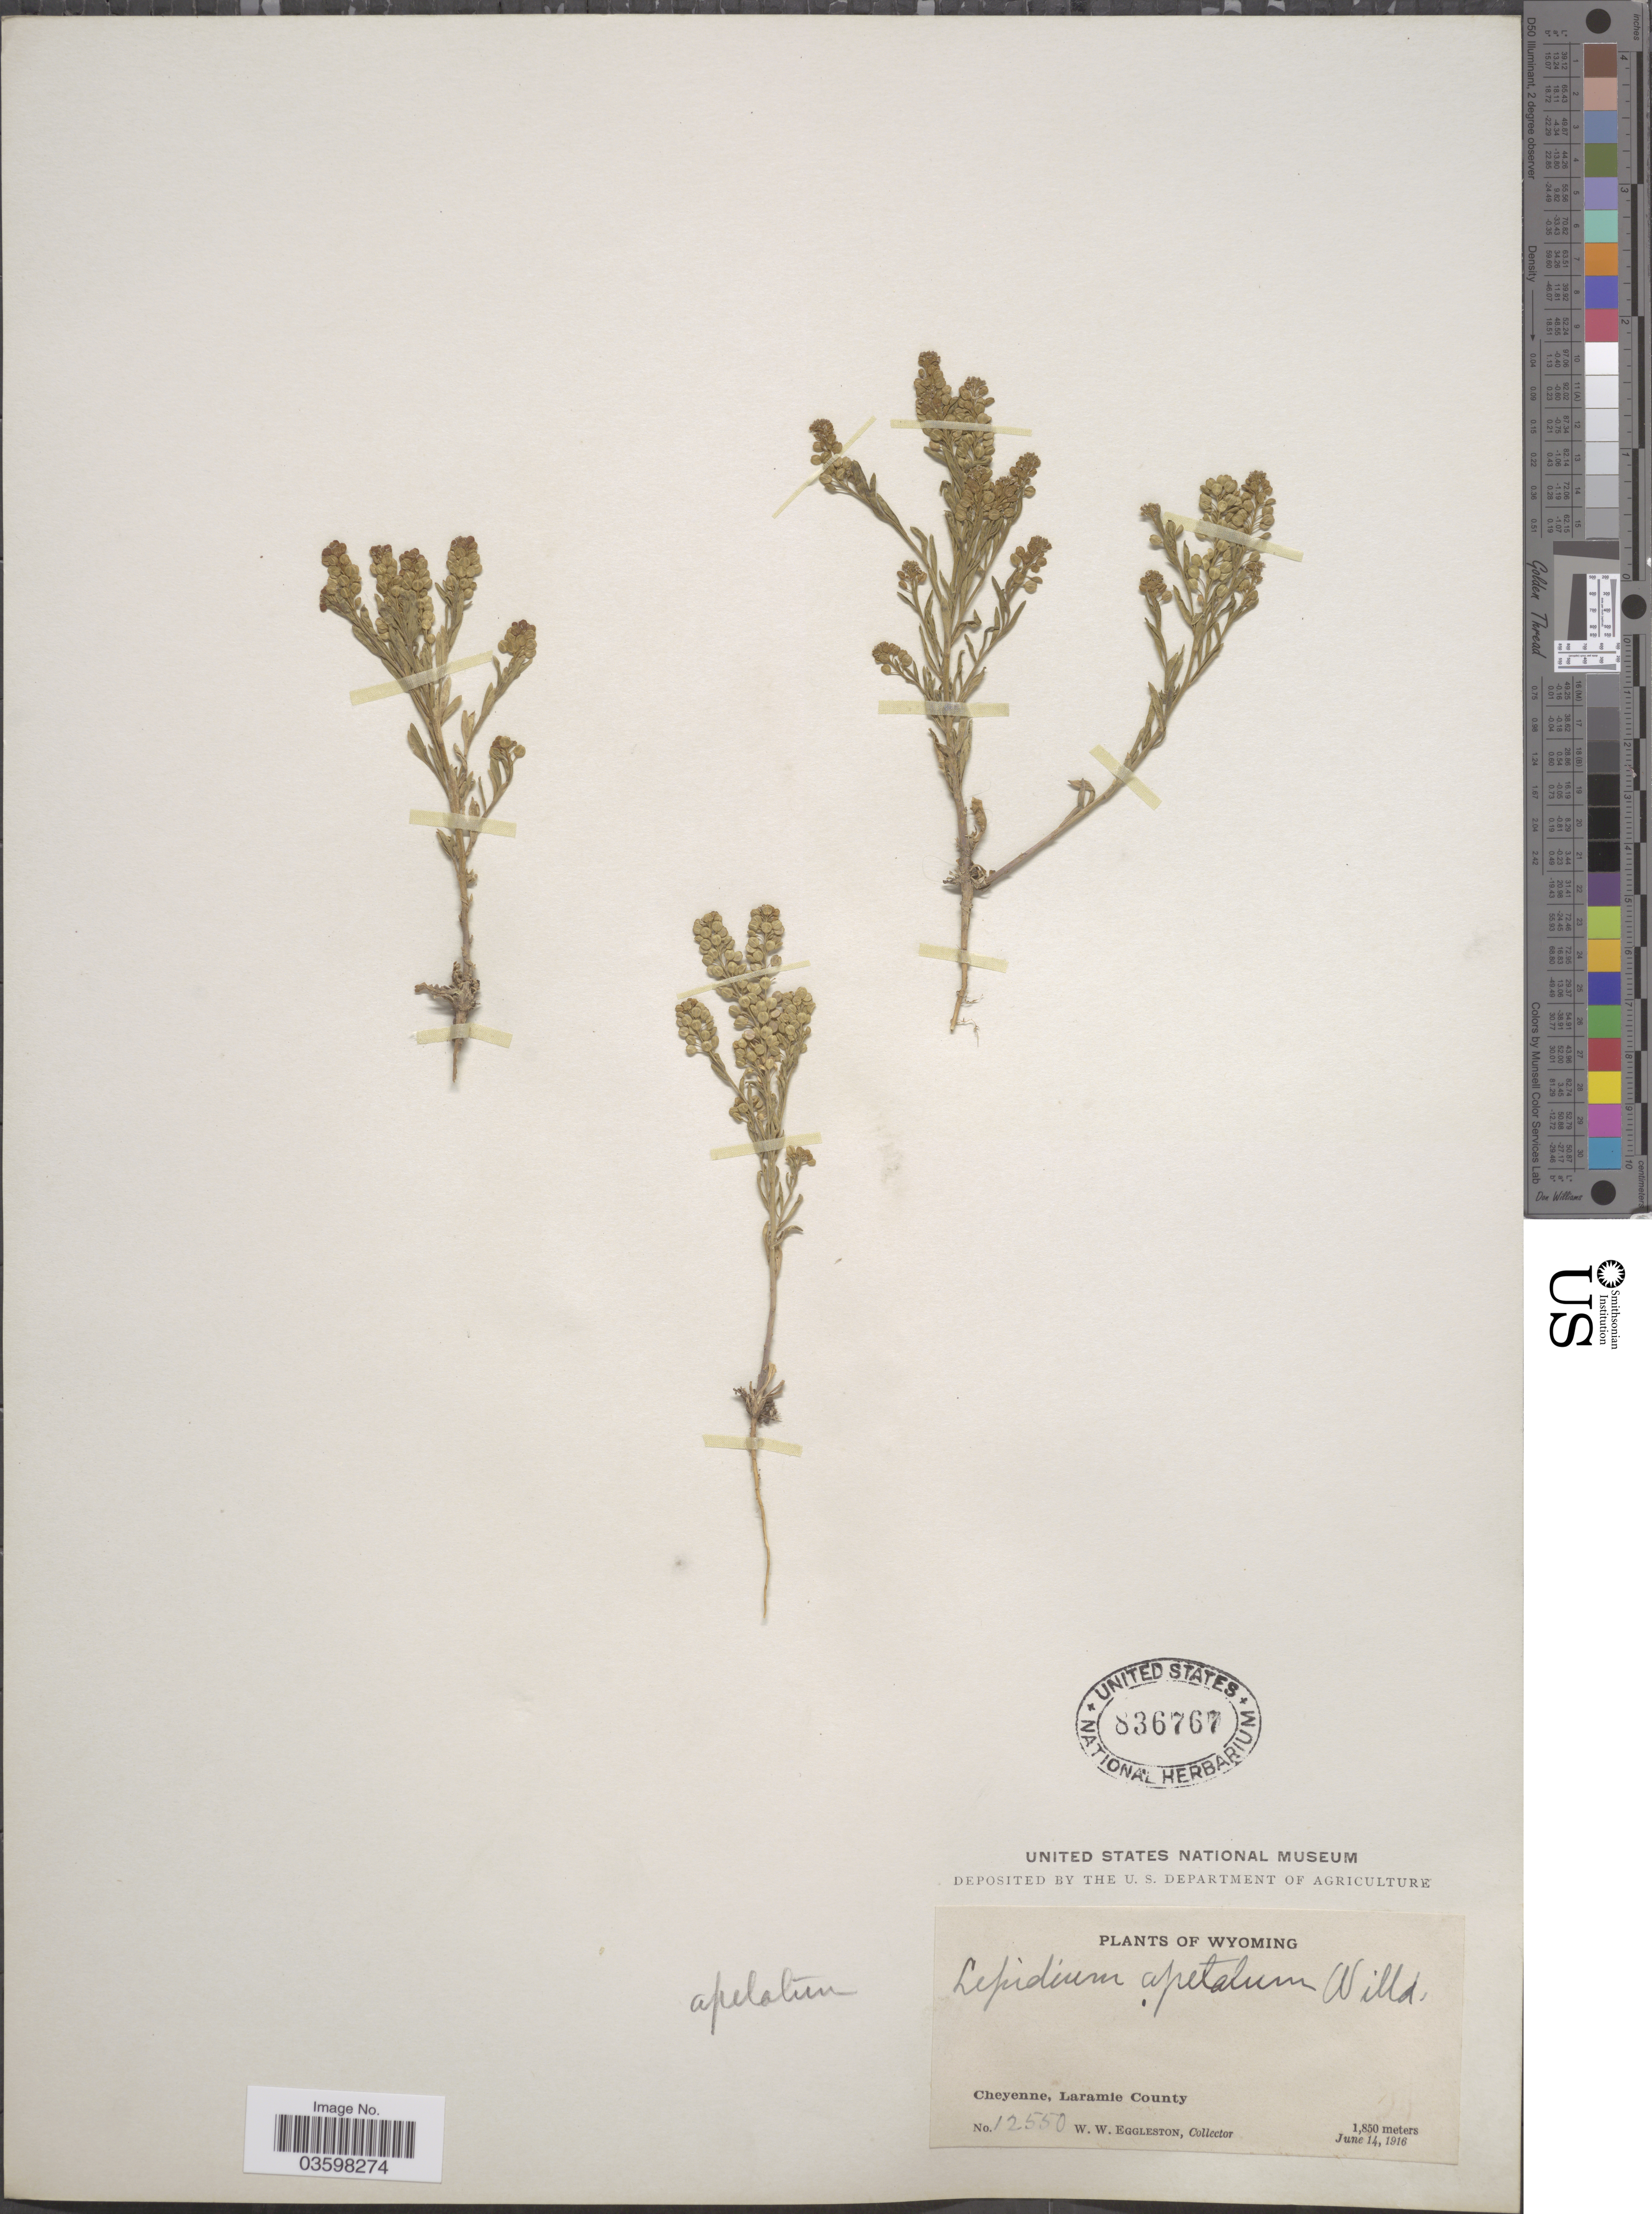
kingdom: Plantae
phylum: Tracheophyta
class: Magnoliopsida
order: Brassicales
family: Brassicaceae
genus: Lepidium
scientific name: Lepidium densiflorum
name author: Schrad.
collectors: W. W. Eggleston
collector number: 12550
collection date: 1916-06-14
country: United States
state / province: Wyoming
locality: Cheyenne, Laramie County.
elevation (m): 1850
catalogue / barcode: US 836767